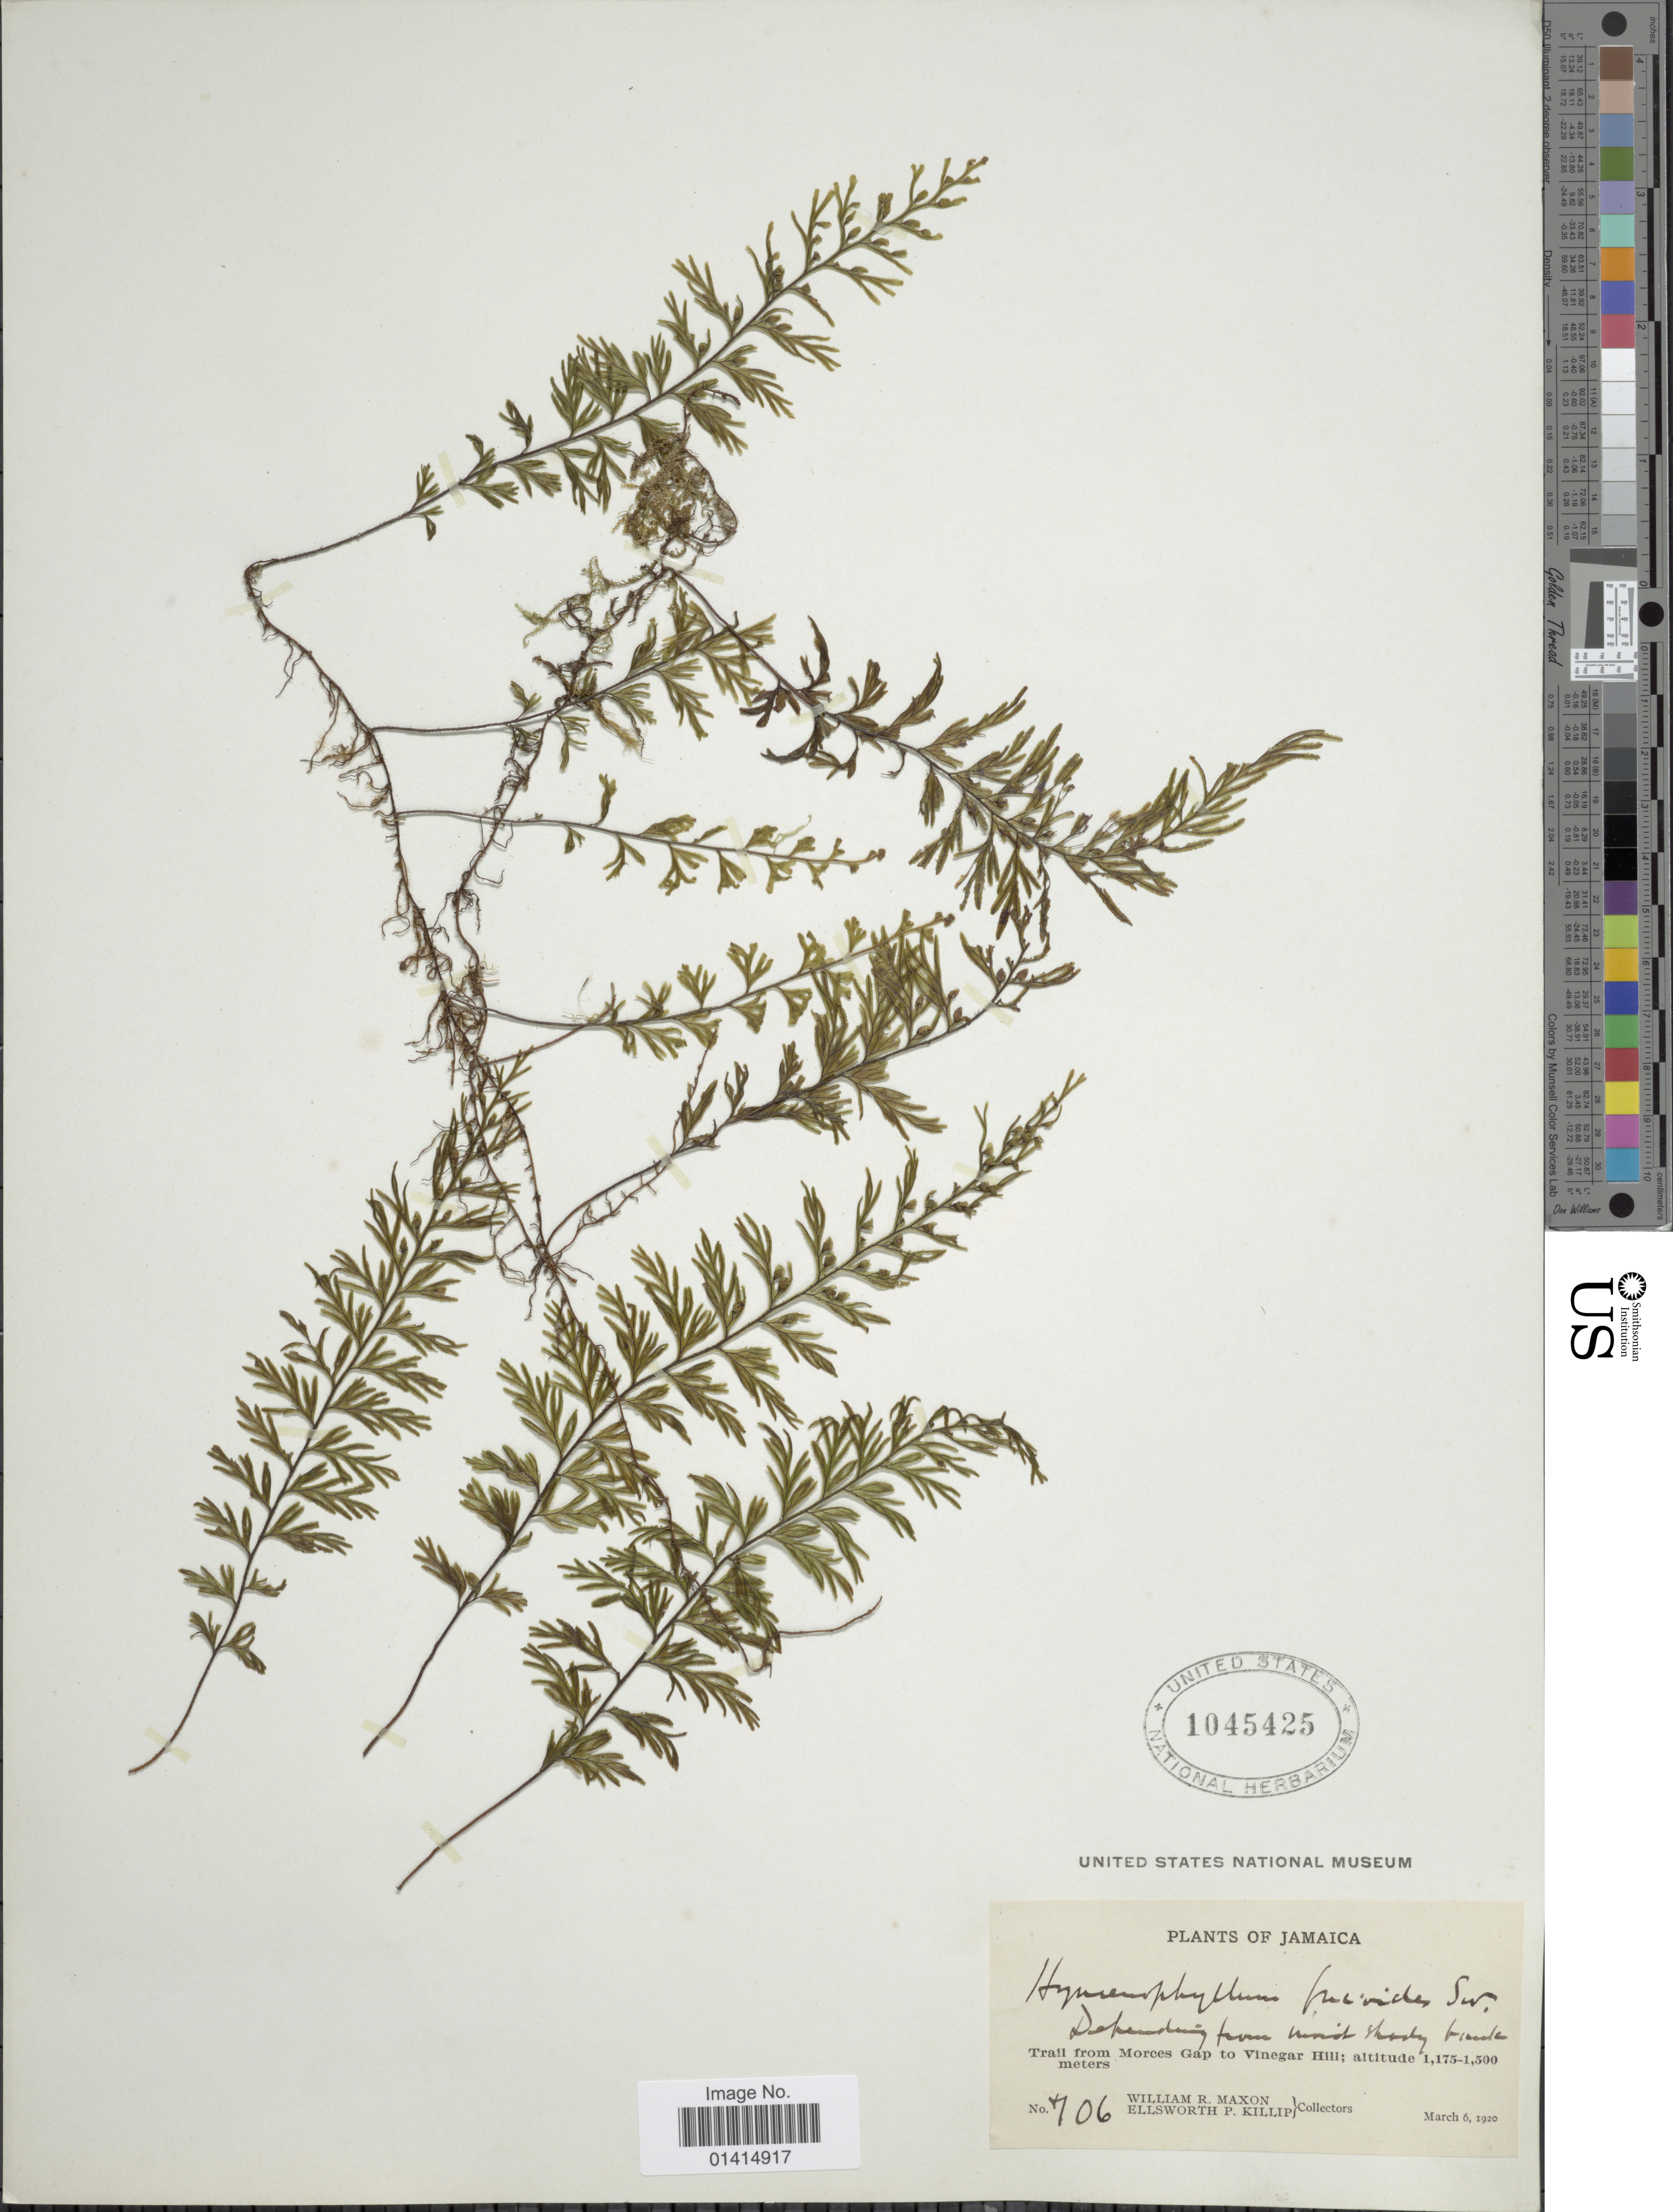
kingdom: Plantae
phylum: Tracheophyta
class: Polypodiopsida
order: Hymenophyllales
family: Hymenophyllaceae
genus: Hymenophyllum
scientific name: Hymenophyllum fucoides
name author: (Sw.) Sw.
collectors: W. R. Maxon & E. P. Killip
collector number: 706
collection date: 1920-03-06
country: Jamaica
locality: Trail from Morces Gap to Vinegar Hill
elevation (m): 1175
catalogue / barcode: US 1045425